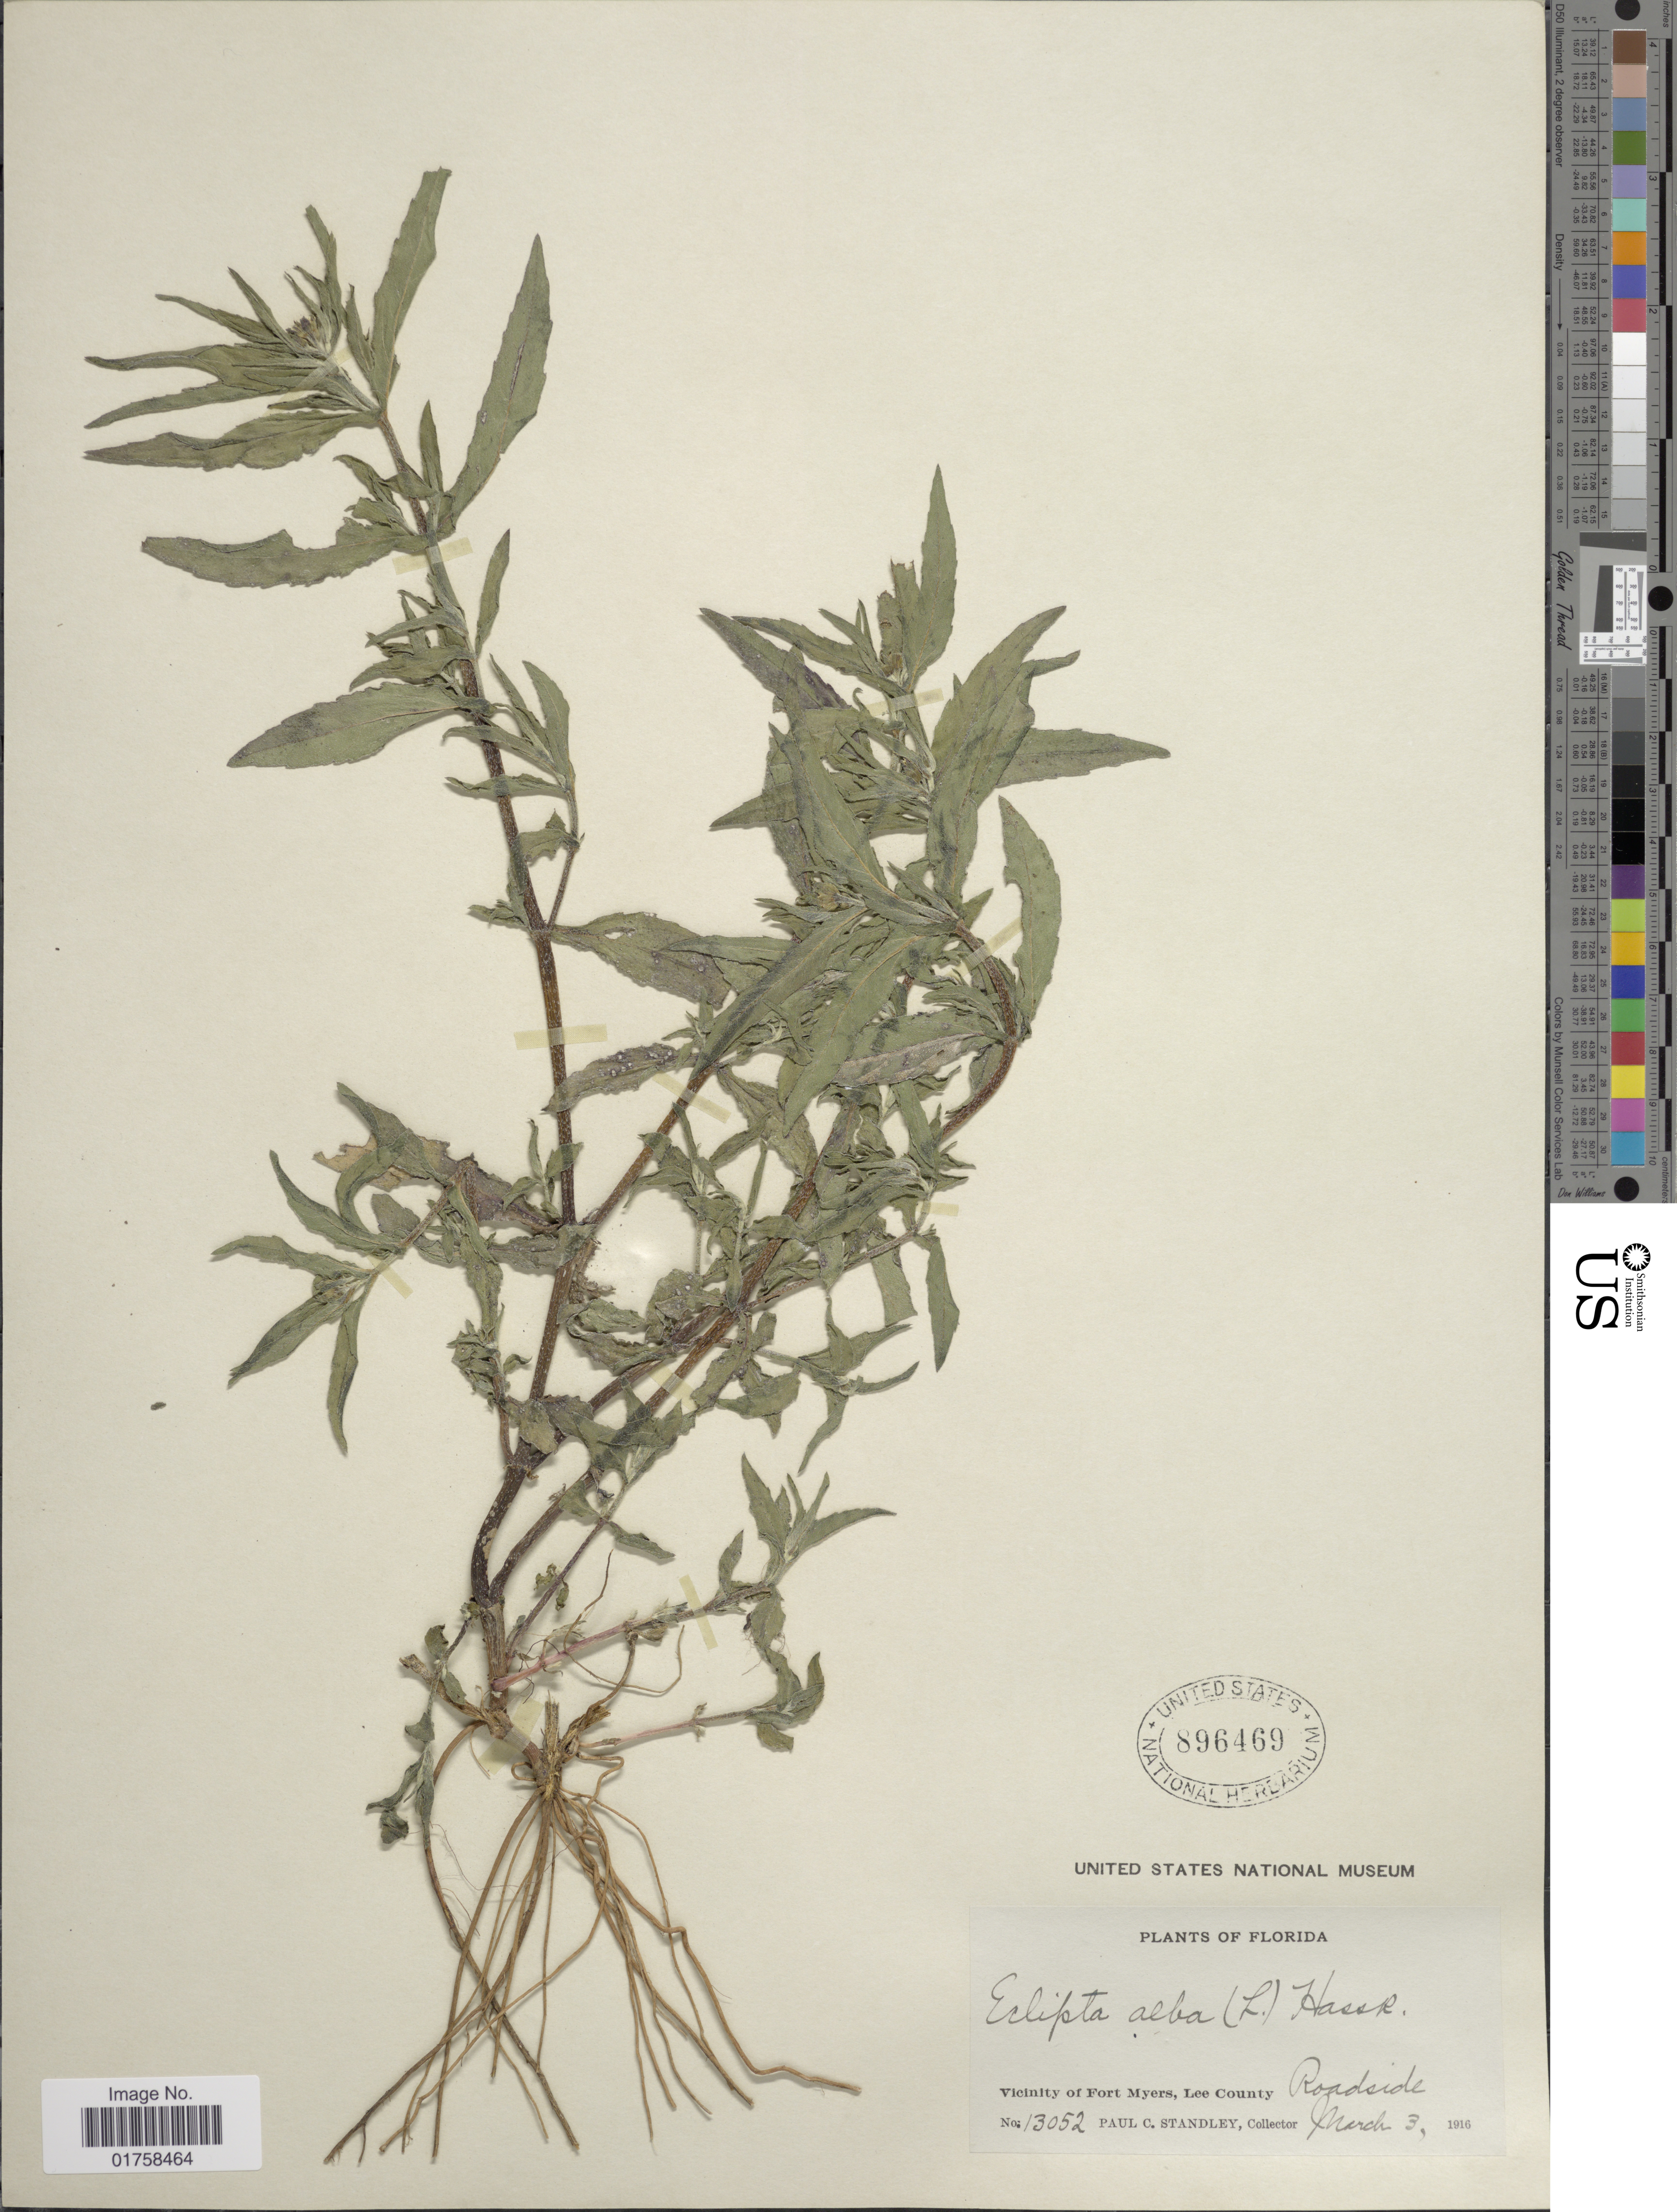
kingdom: Plantae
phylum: Tracheophyta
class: Magnoliopsida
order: Asterales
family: Asteraceae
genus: Eclipta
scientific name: Eclipta alba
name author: (L.) Hassk.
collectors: P. C. Standley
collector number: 13052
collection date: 1916-03-03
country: United States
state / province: Florida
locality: Florida. Vicinity of Fort Myers, Lee County, Roadside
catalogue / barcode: US 896469